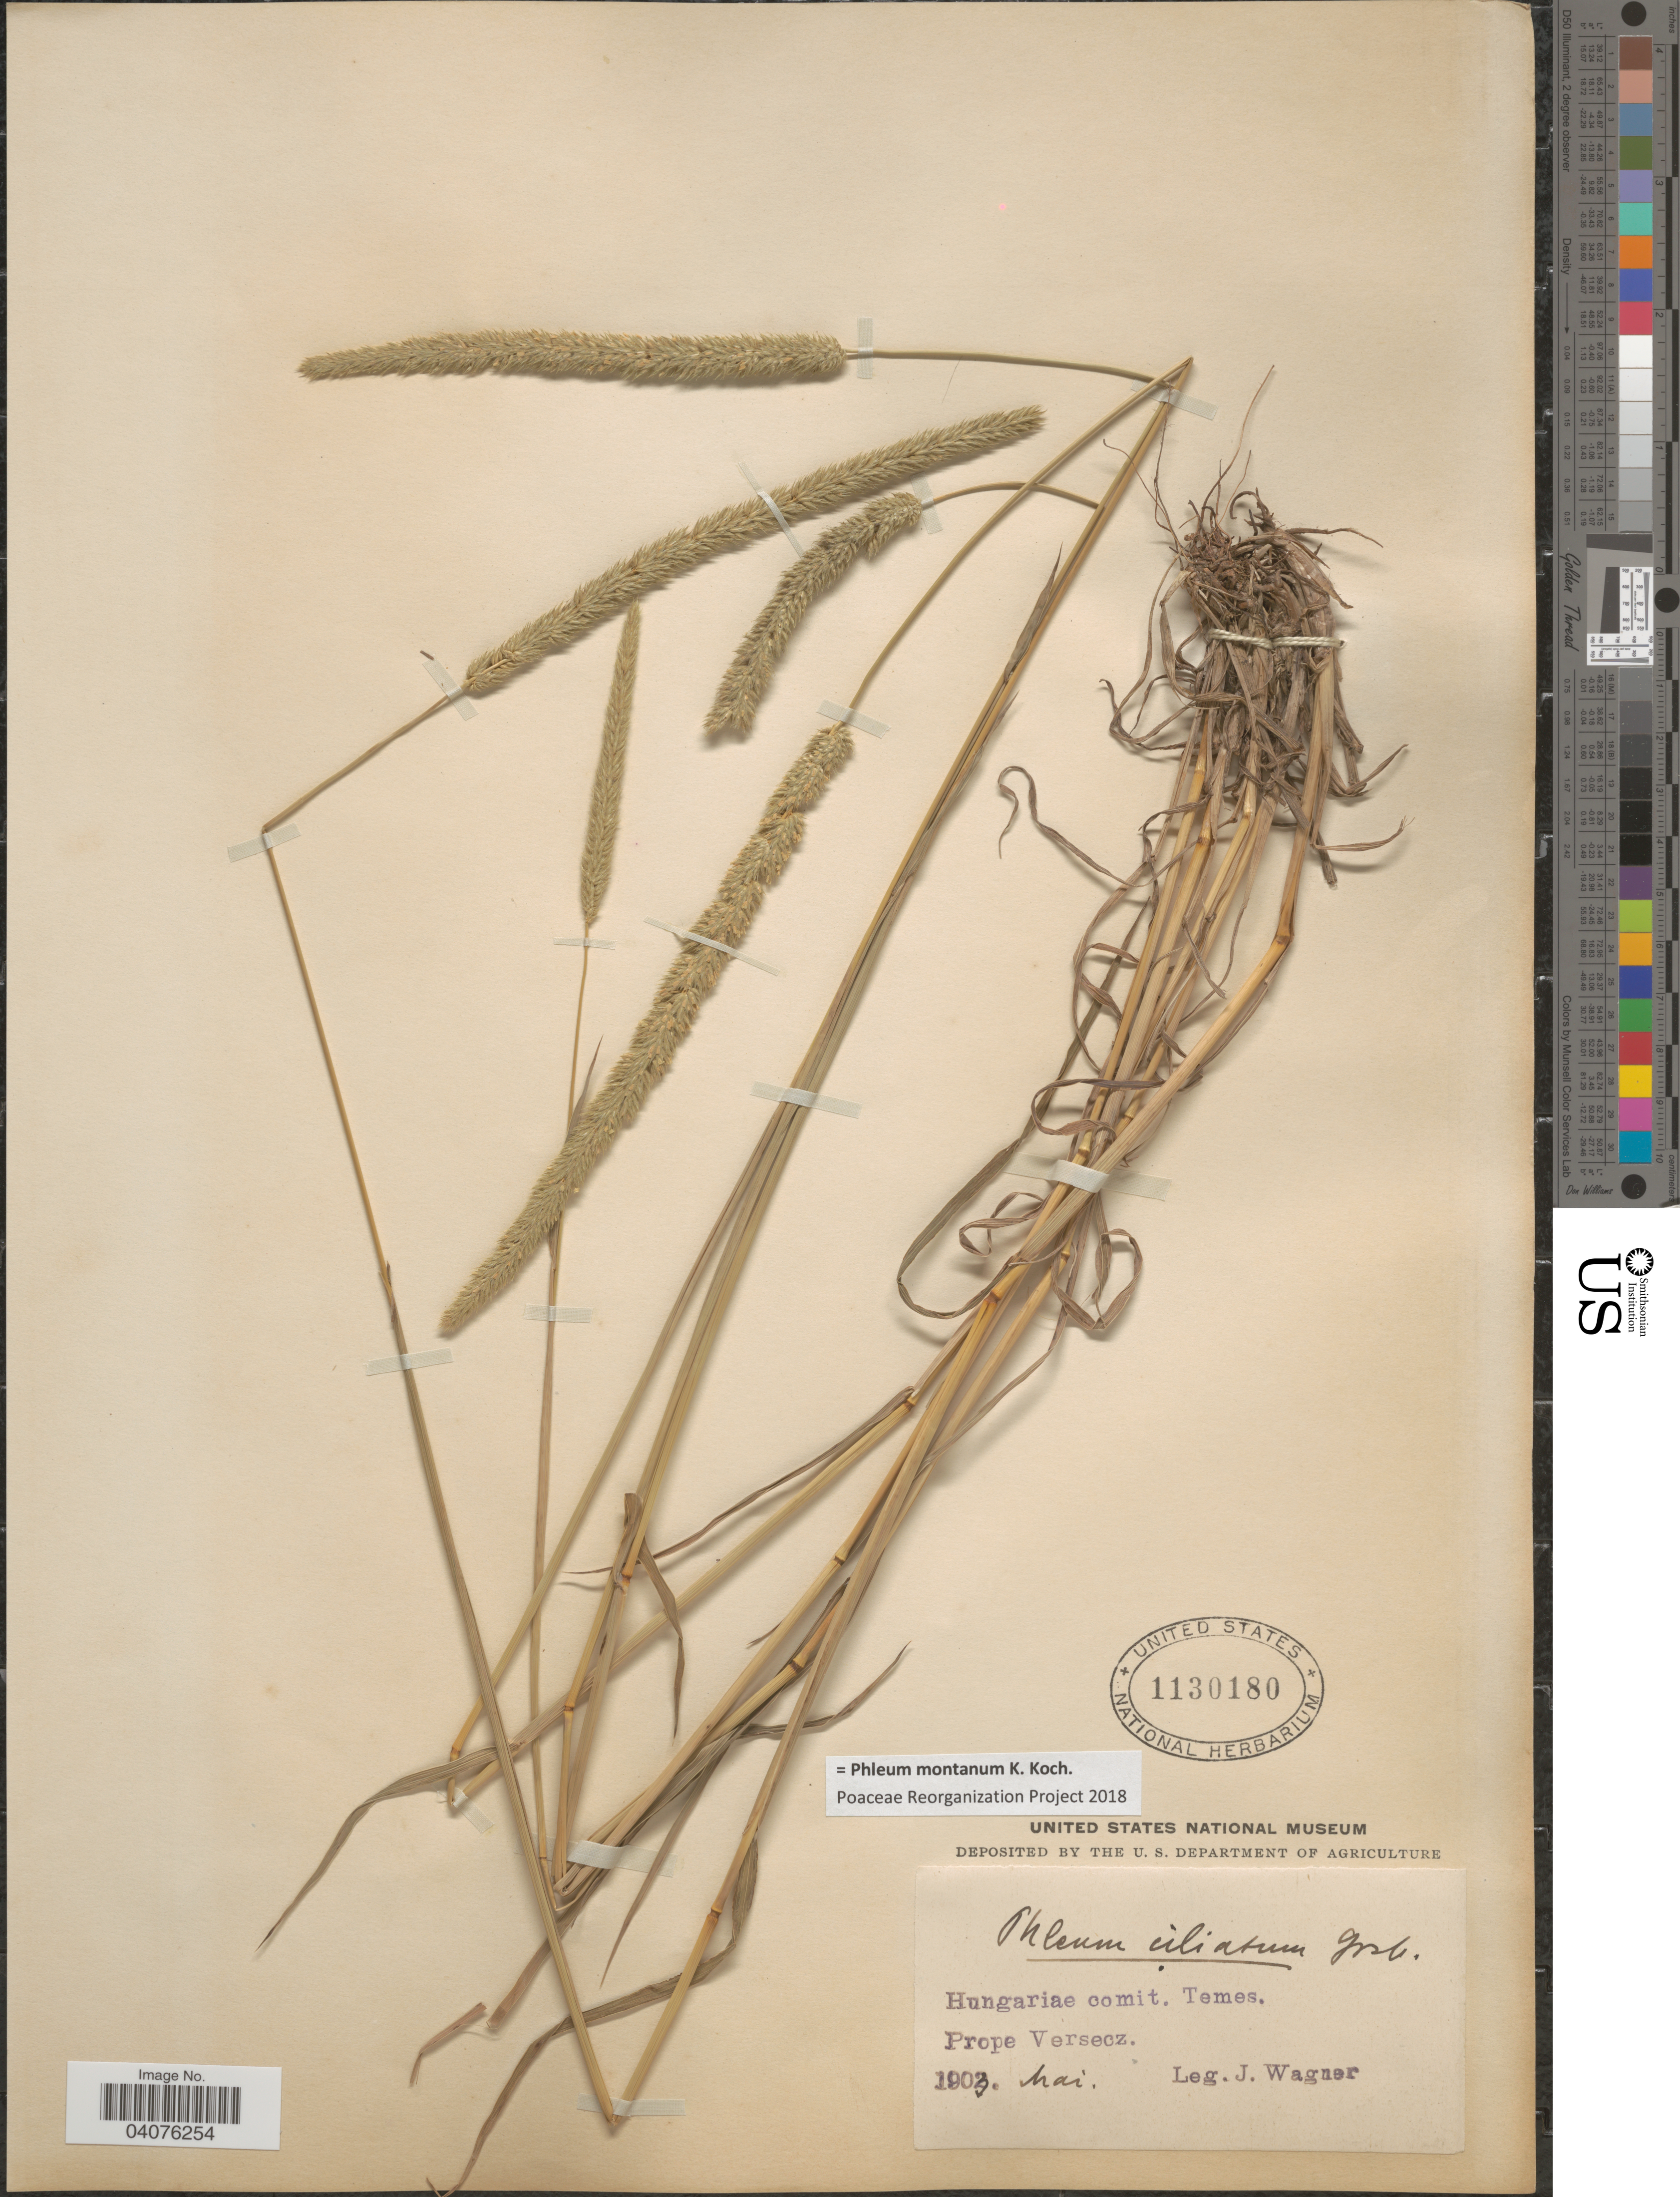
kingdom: Plantae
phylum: Tracheophyta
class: Liliopsida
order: Poales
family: Poaceae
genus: Phleum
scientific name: Phleum montanum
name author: K. Koch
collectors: J. Wagner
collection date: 1903-05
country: Hungary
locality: Hungariae comit. Temes. Prope Versecz.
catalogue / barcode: US 1130180